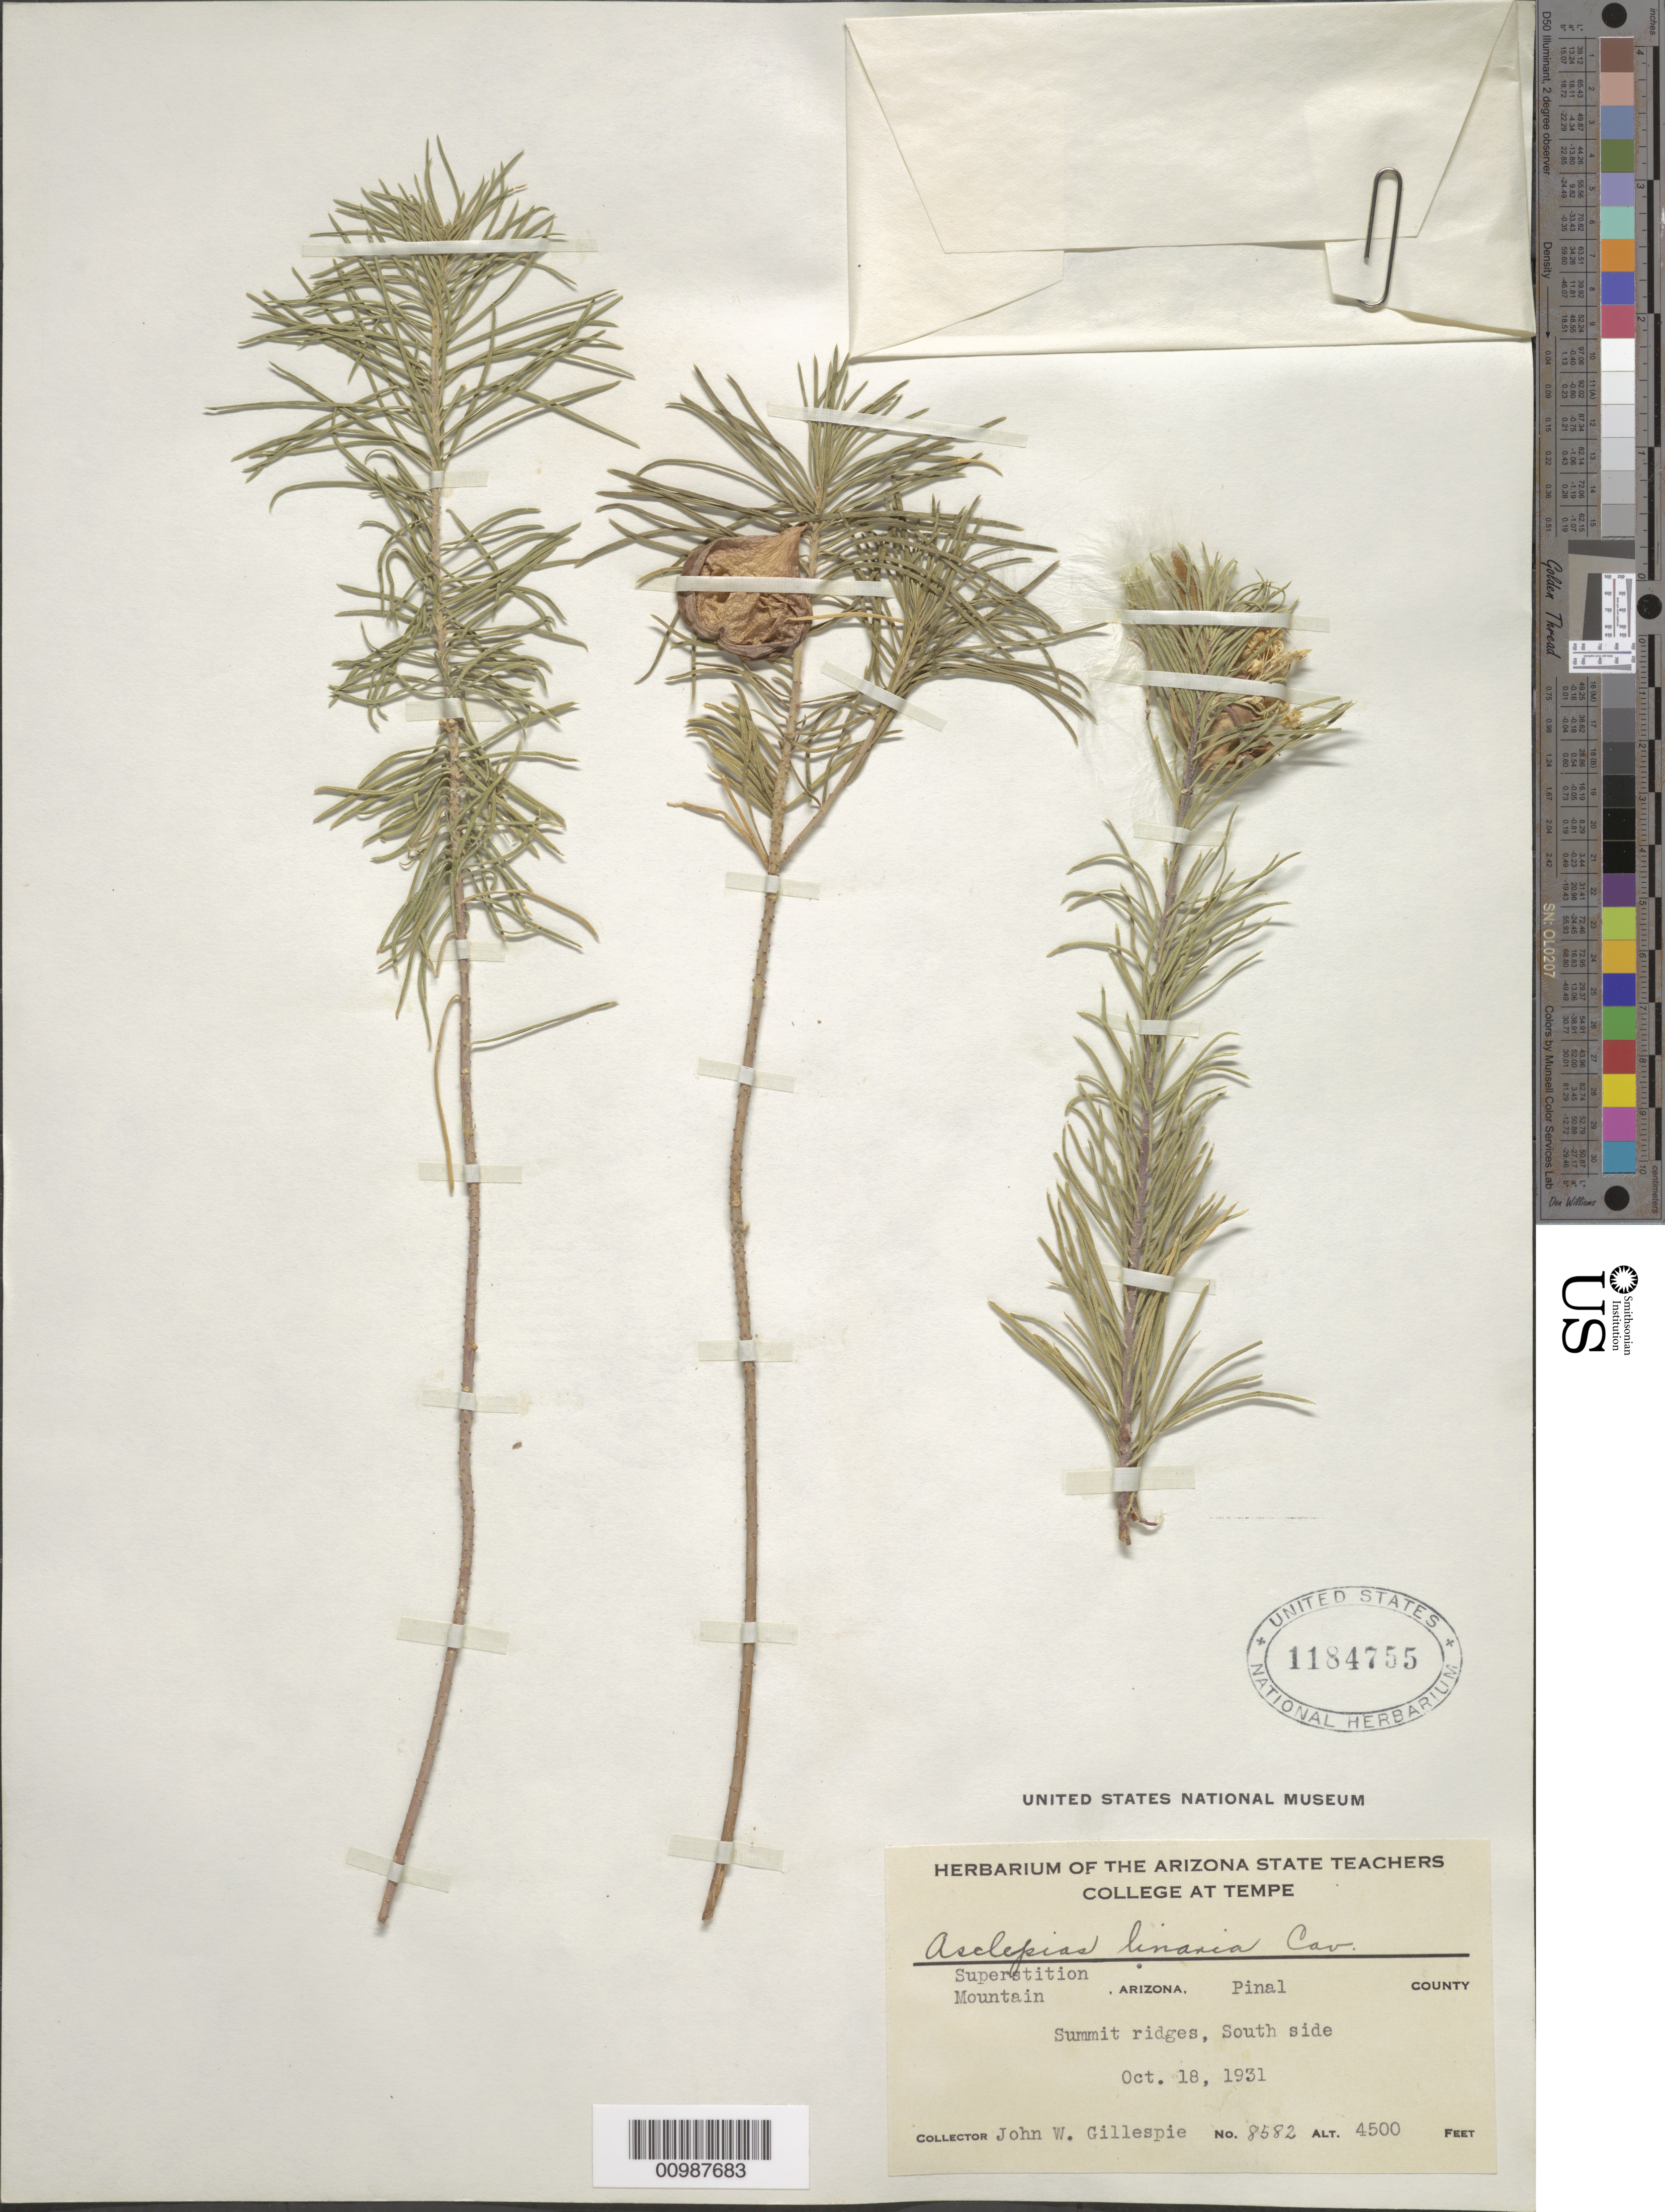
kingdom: Plantae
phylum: Tracheophyta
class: Magnoliopsida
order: Gentianales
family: Apocynaceae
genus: Asclepias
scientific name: Asclepias linaria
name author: Cav.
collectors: J. W. Gillespie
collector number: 8582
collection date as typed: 18 Oct 1931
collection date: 1931-10-18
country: United States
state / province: Arizona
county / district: Pinal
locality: Superetition Mountain; summit ridges, south side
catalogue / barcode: US 1184755